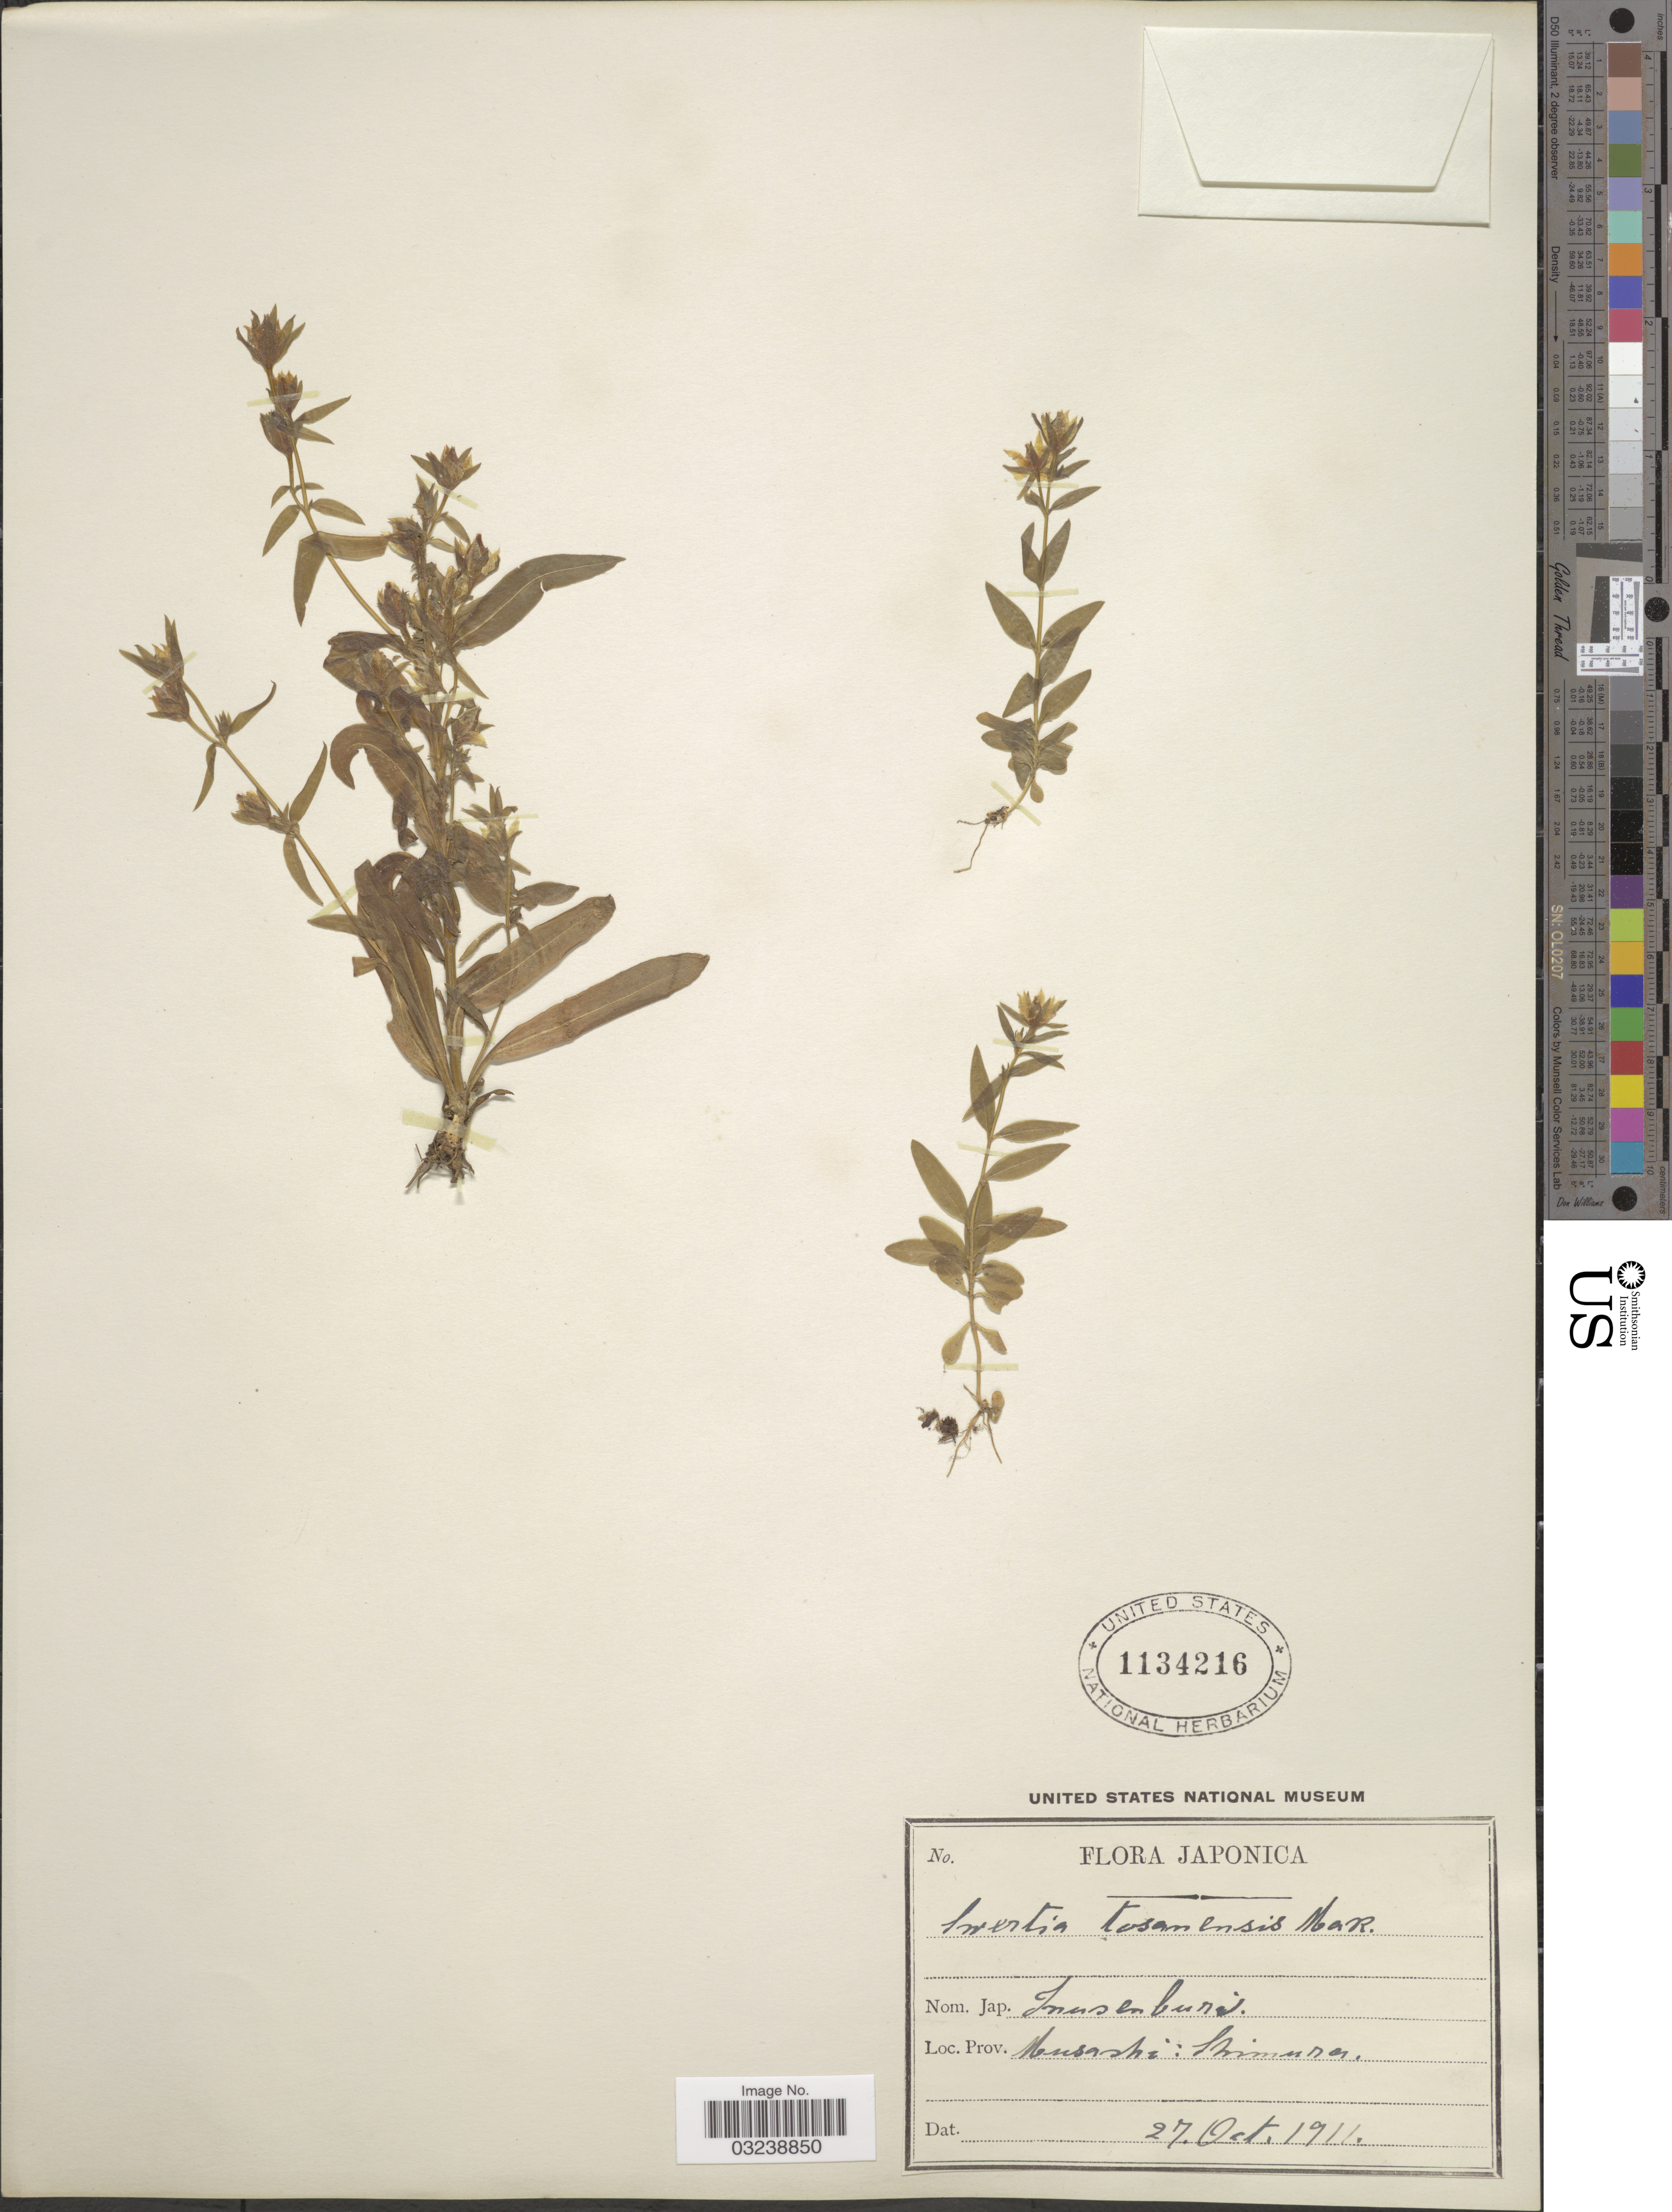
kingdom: Plantae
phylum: Tracheophyta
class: Magnoliopsida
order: Gentianales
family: Gentianaceae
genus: Swertia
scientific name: Swertia tosaensis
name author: Makino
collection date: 1911-10-27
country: Japan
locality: Musashi: Shimura.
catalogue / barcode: US 1134216